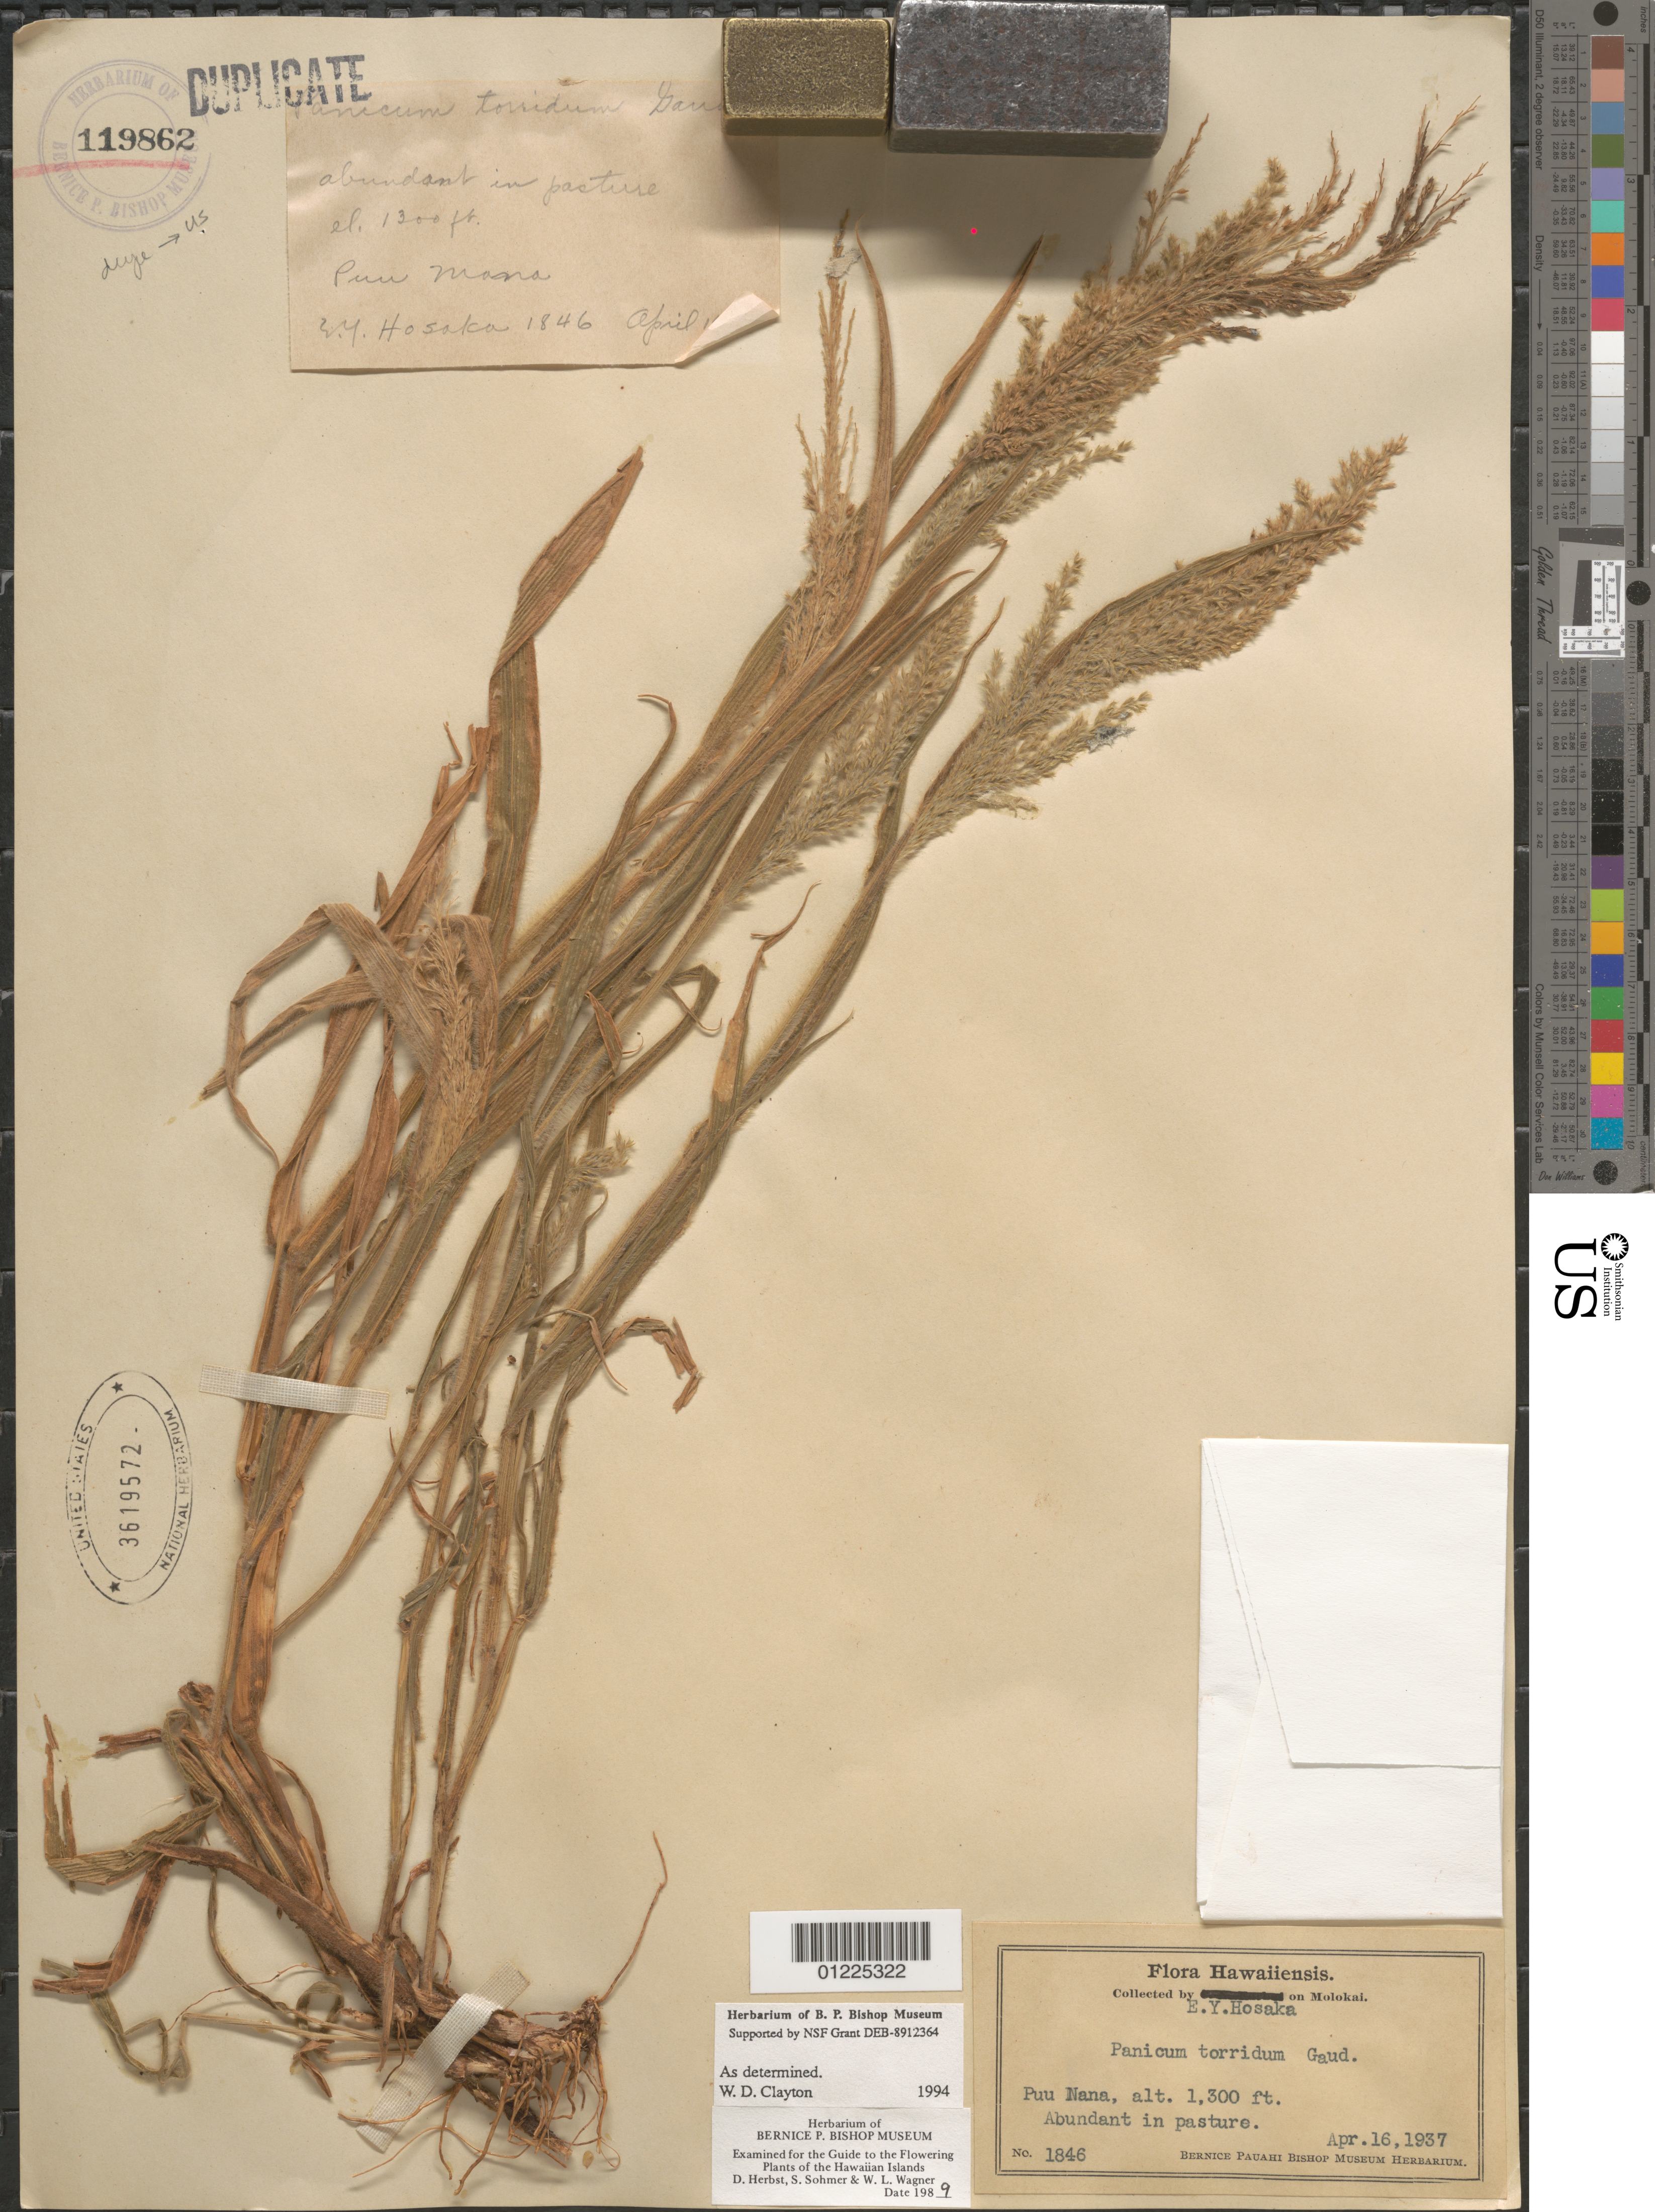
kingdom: Plantae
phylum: Tracheophyta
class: Liliopsida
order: Poales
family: Poaceae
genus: Panicum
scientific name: Panicum torridum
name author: Gaudich.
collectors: E. Y. Hosaka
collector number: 1846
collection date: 1937-04-16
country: United States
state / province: Hawaii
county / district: Maui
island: Moloka'i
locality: Puu Nana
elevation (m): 396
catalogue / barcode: US 3619572